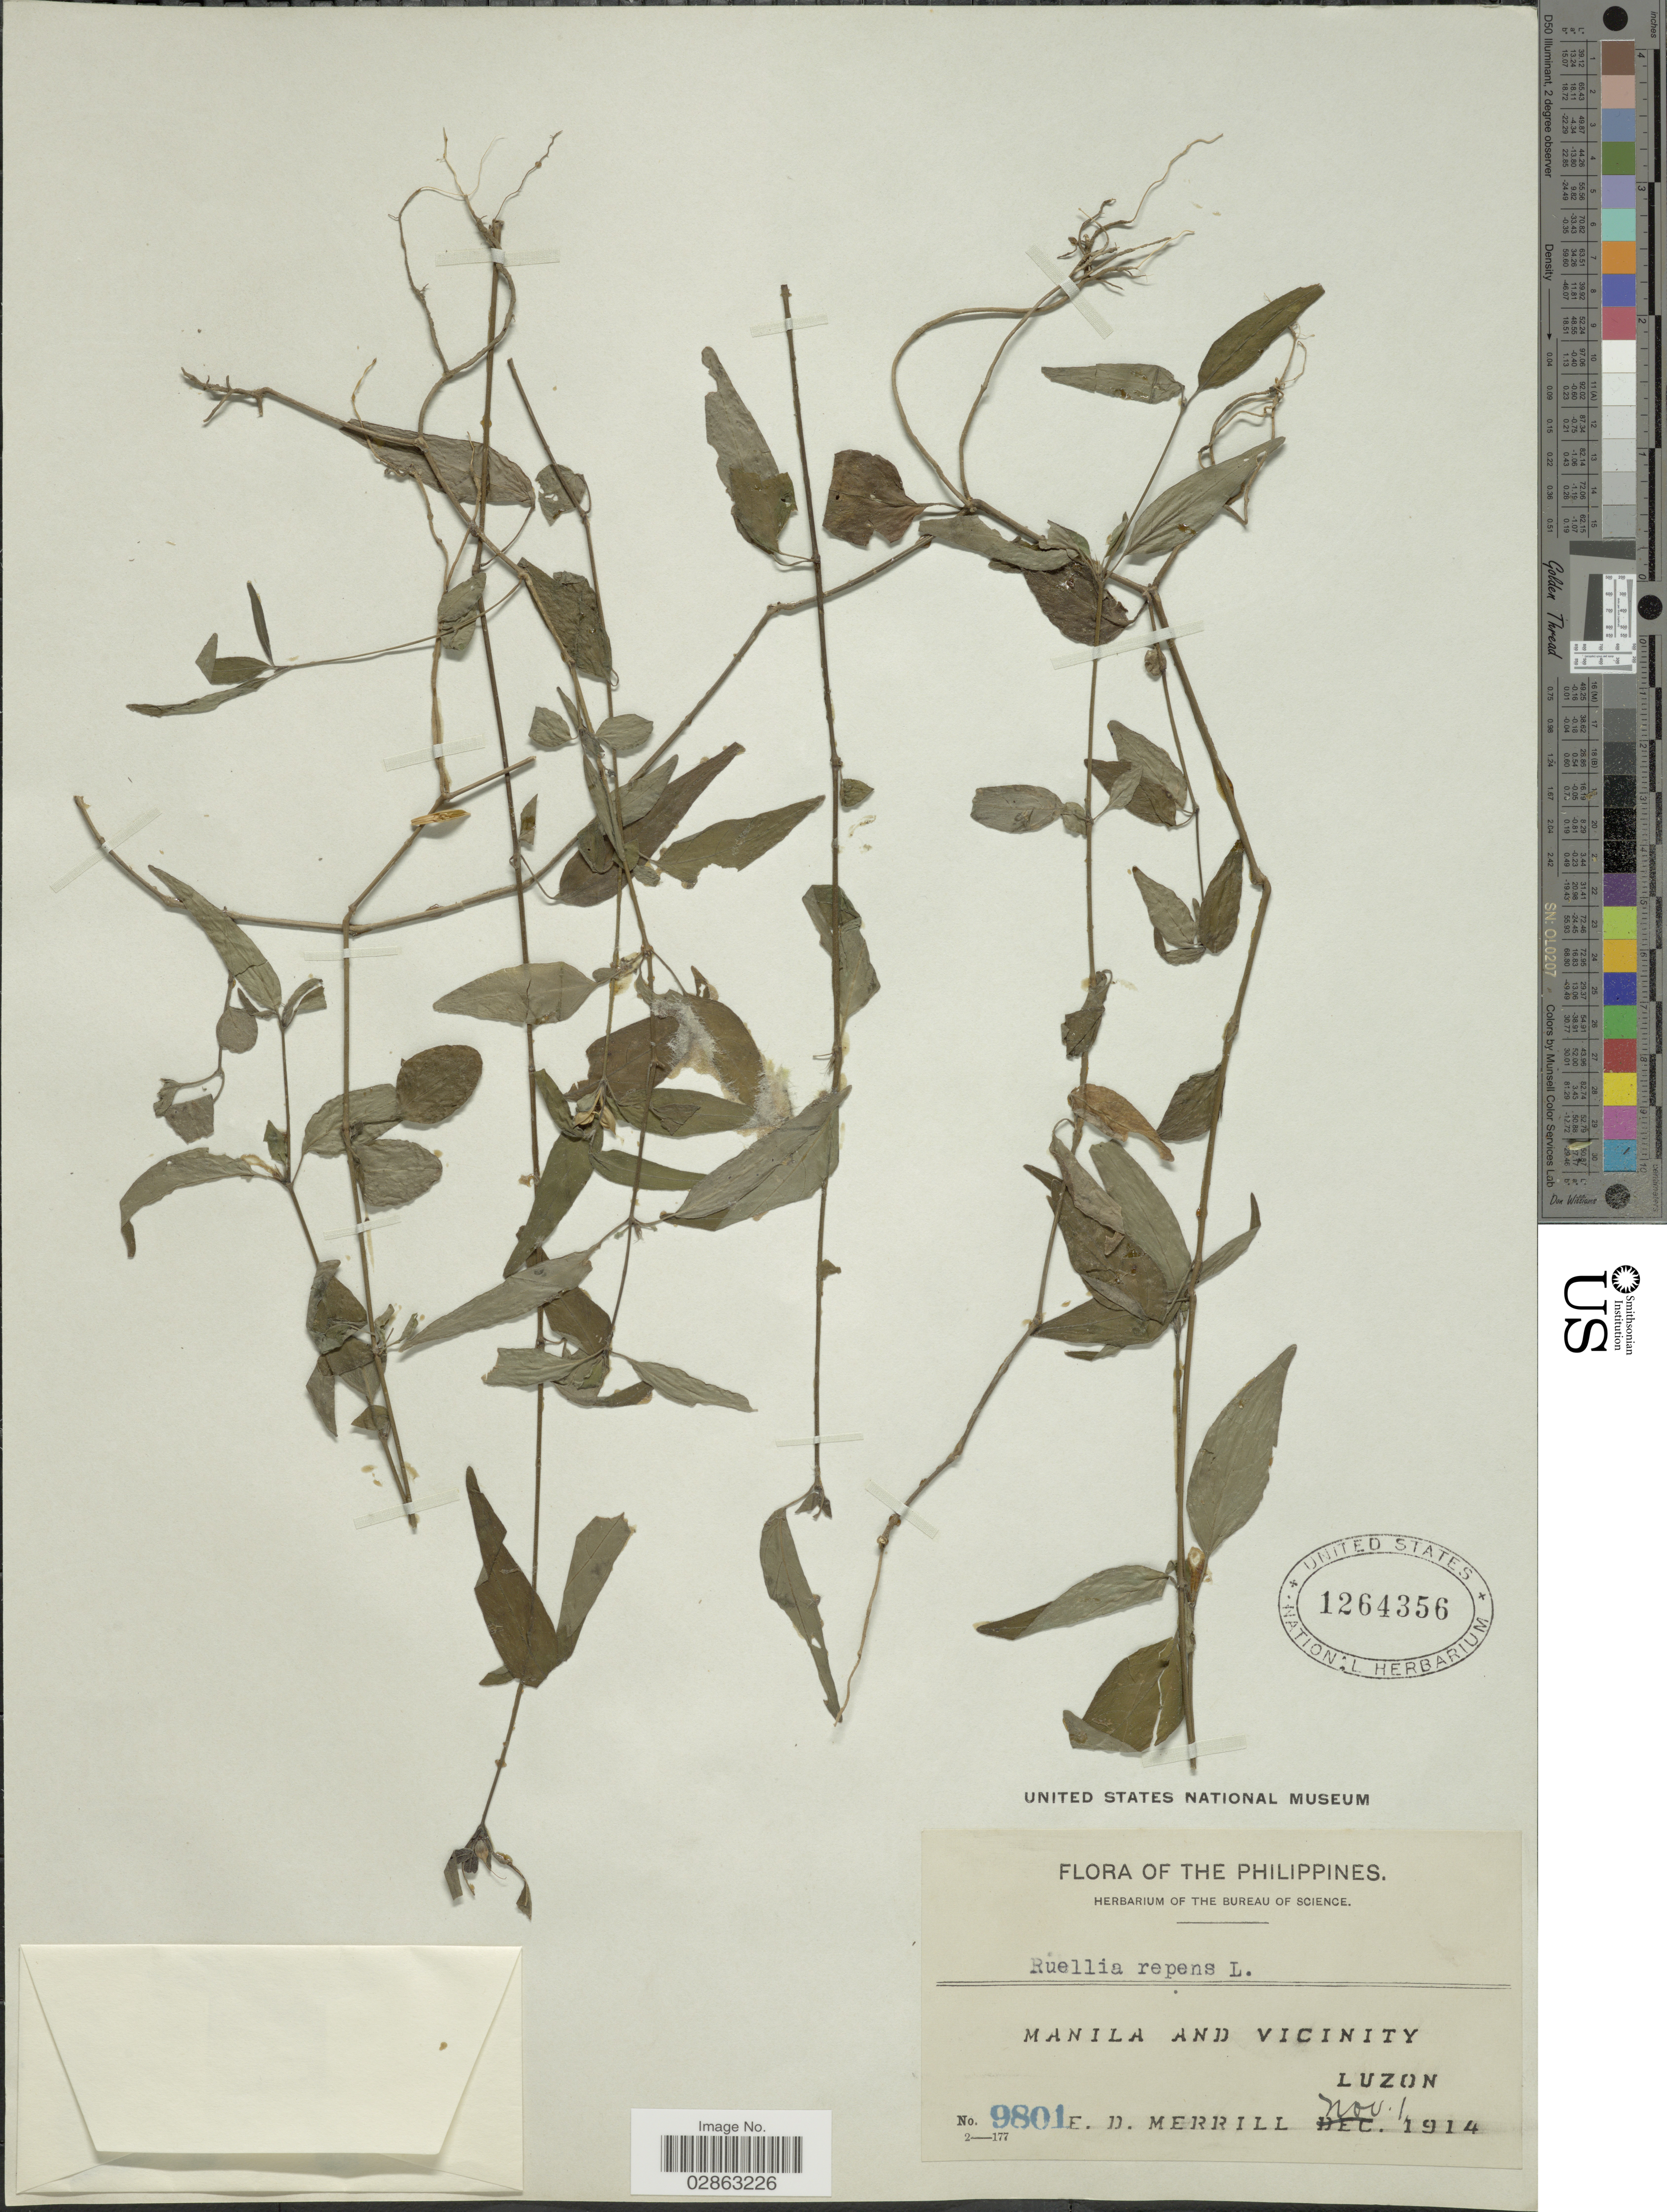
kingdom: Plantae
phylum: Tracheophyta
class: Magnoliopsida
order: Lamiales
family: Acanthaceae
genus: Ruellia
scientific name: Ruellia repens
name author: L.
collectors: E. D. Merrill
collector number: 9801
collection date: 1914-11-01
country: Philippines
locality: Manila and Vicinity. Luzon.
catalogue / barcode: US 1264356